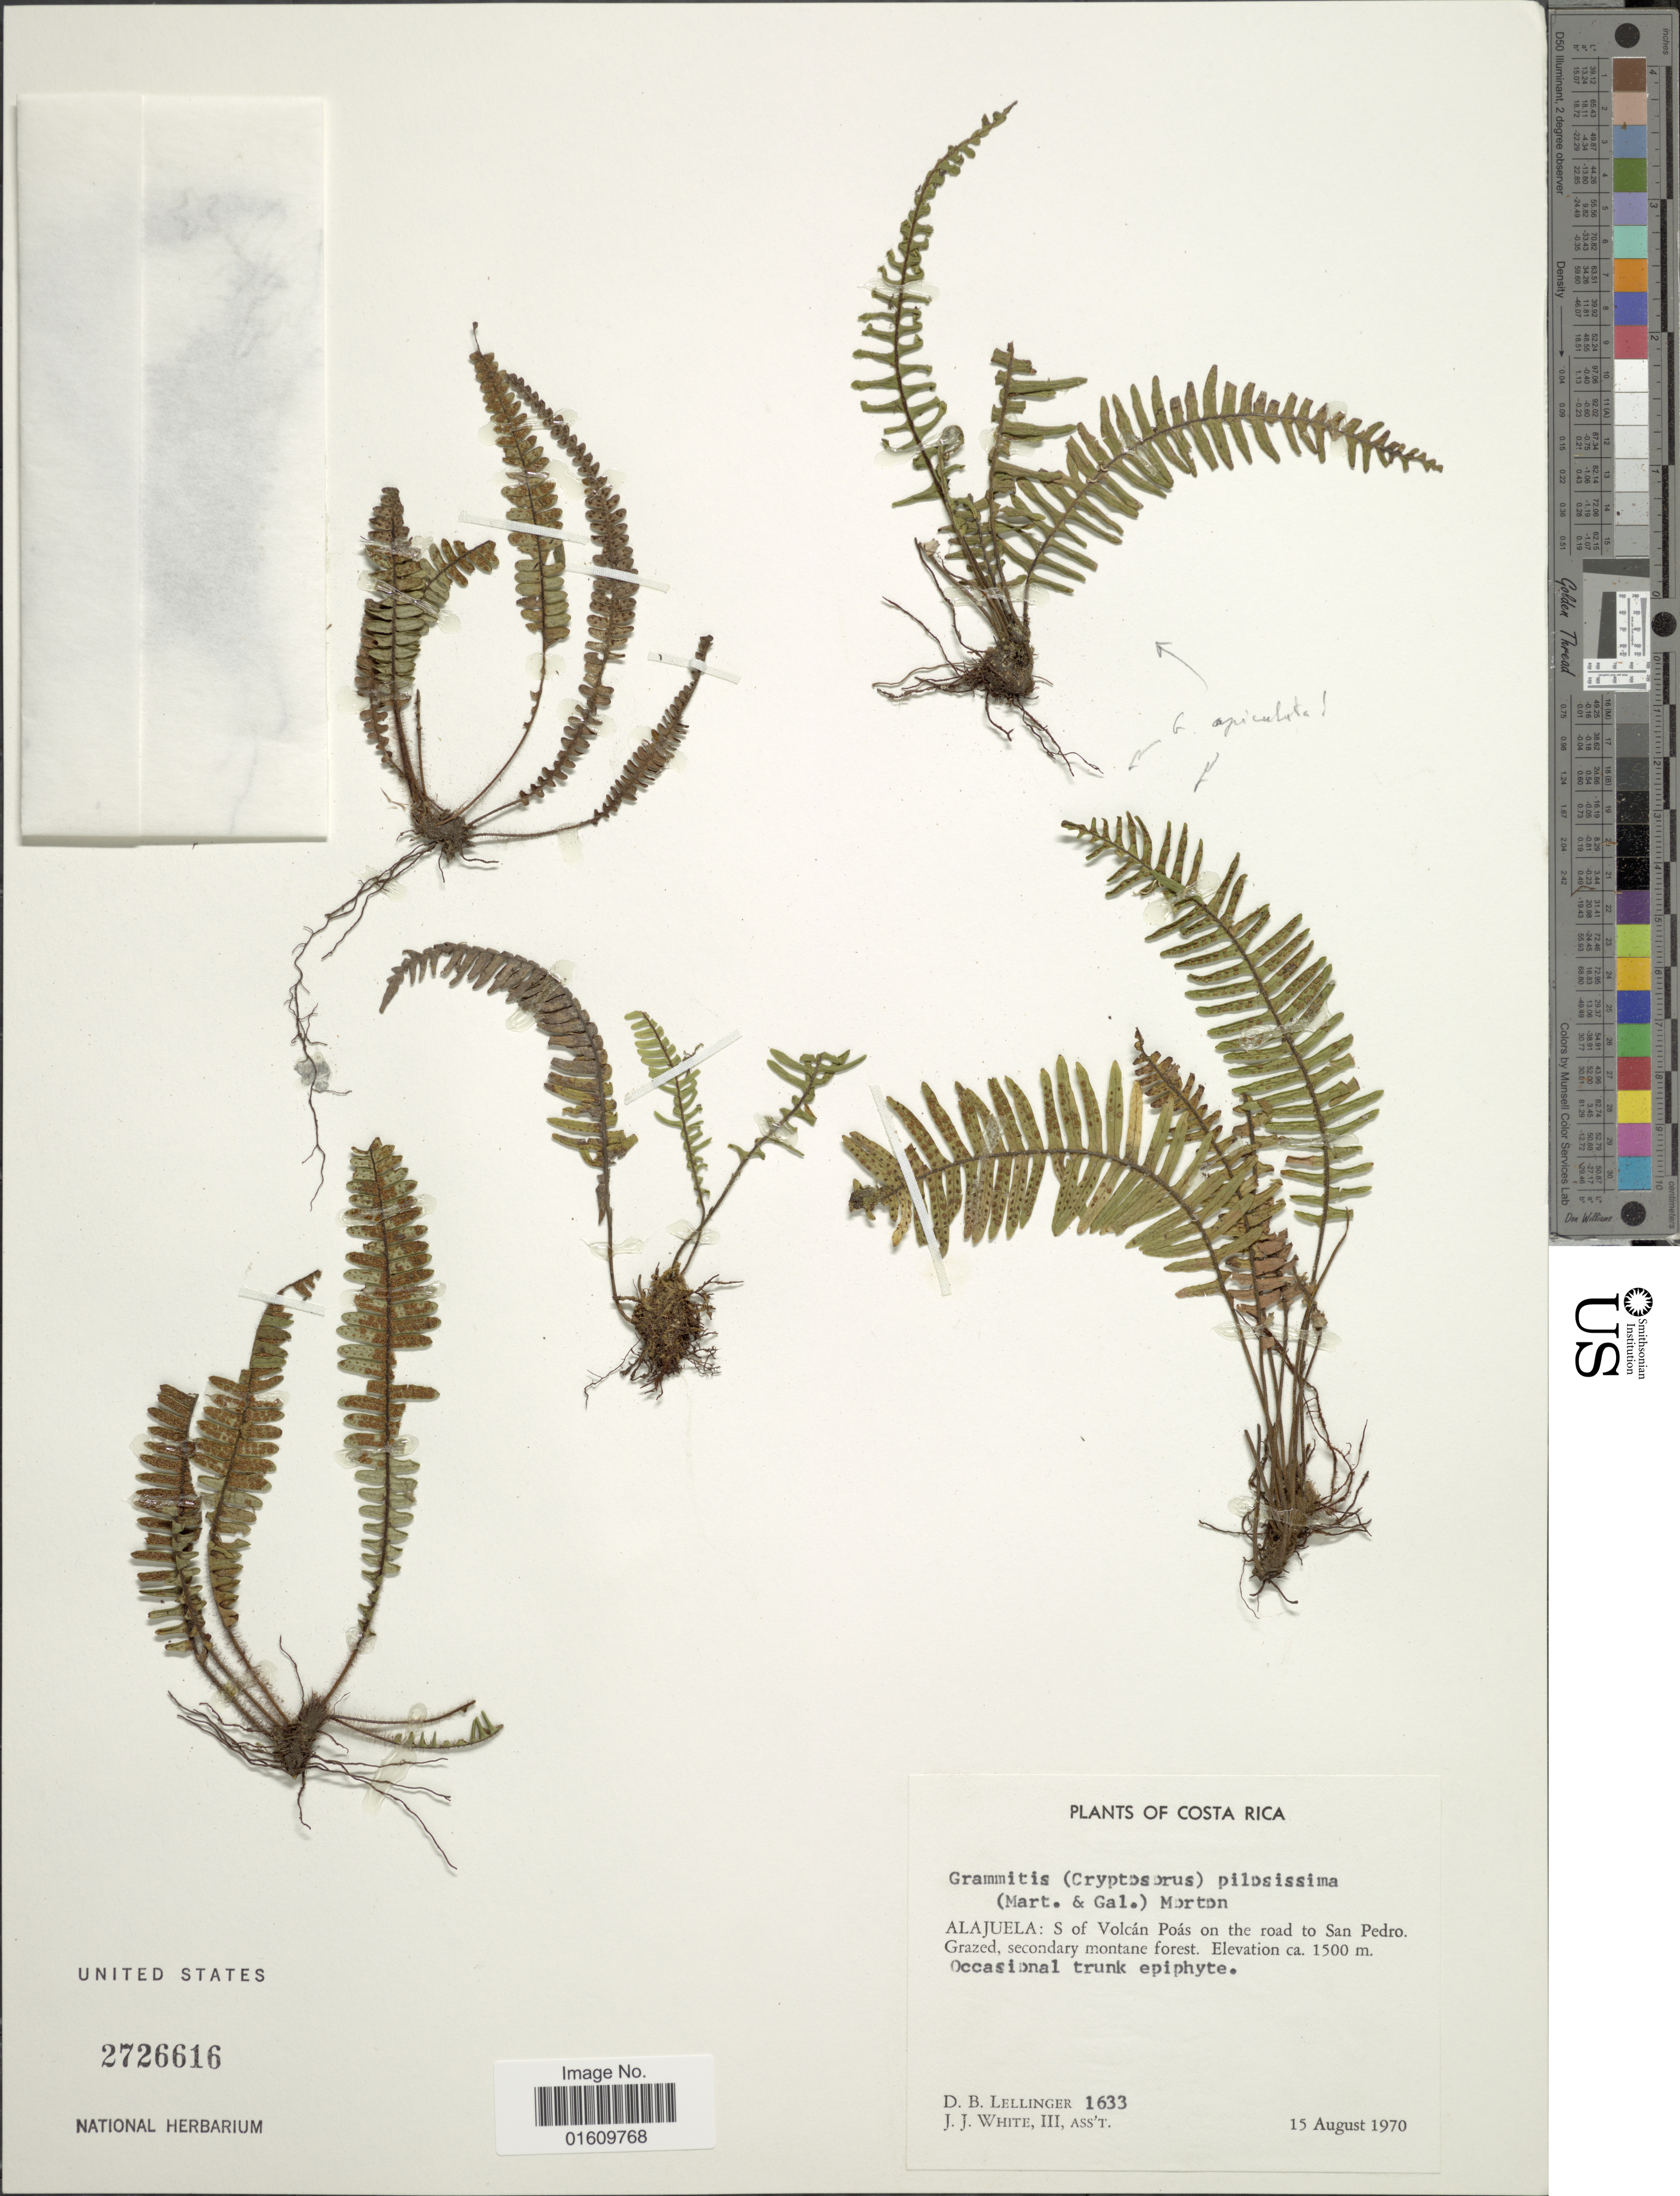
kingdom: Plantae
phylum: Tracheophyta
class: Polypodiopsida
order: Polypodiales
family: Polypodiaceae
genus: Melpomene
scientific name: Melpomene xiphopteroides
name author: (Liebm.) A.R. Sm. & R.C. Moran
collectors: D. B. Lellinger & J. J. White III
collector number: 1633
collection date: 1970-08-15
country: Costa Rica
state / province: Alajuela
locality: S of Volcan Poas on the road to San Pedro Grazed.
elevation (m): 1500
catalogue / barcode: US 2726616